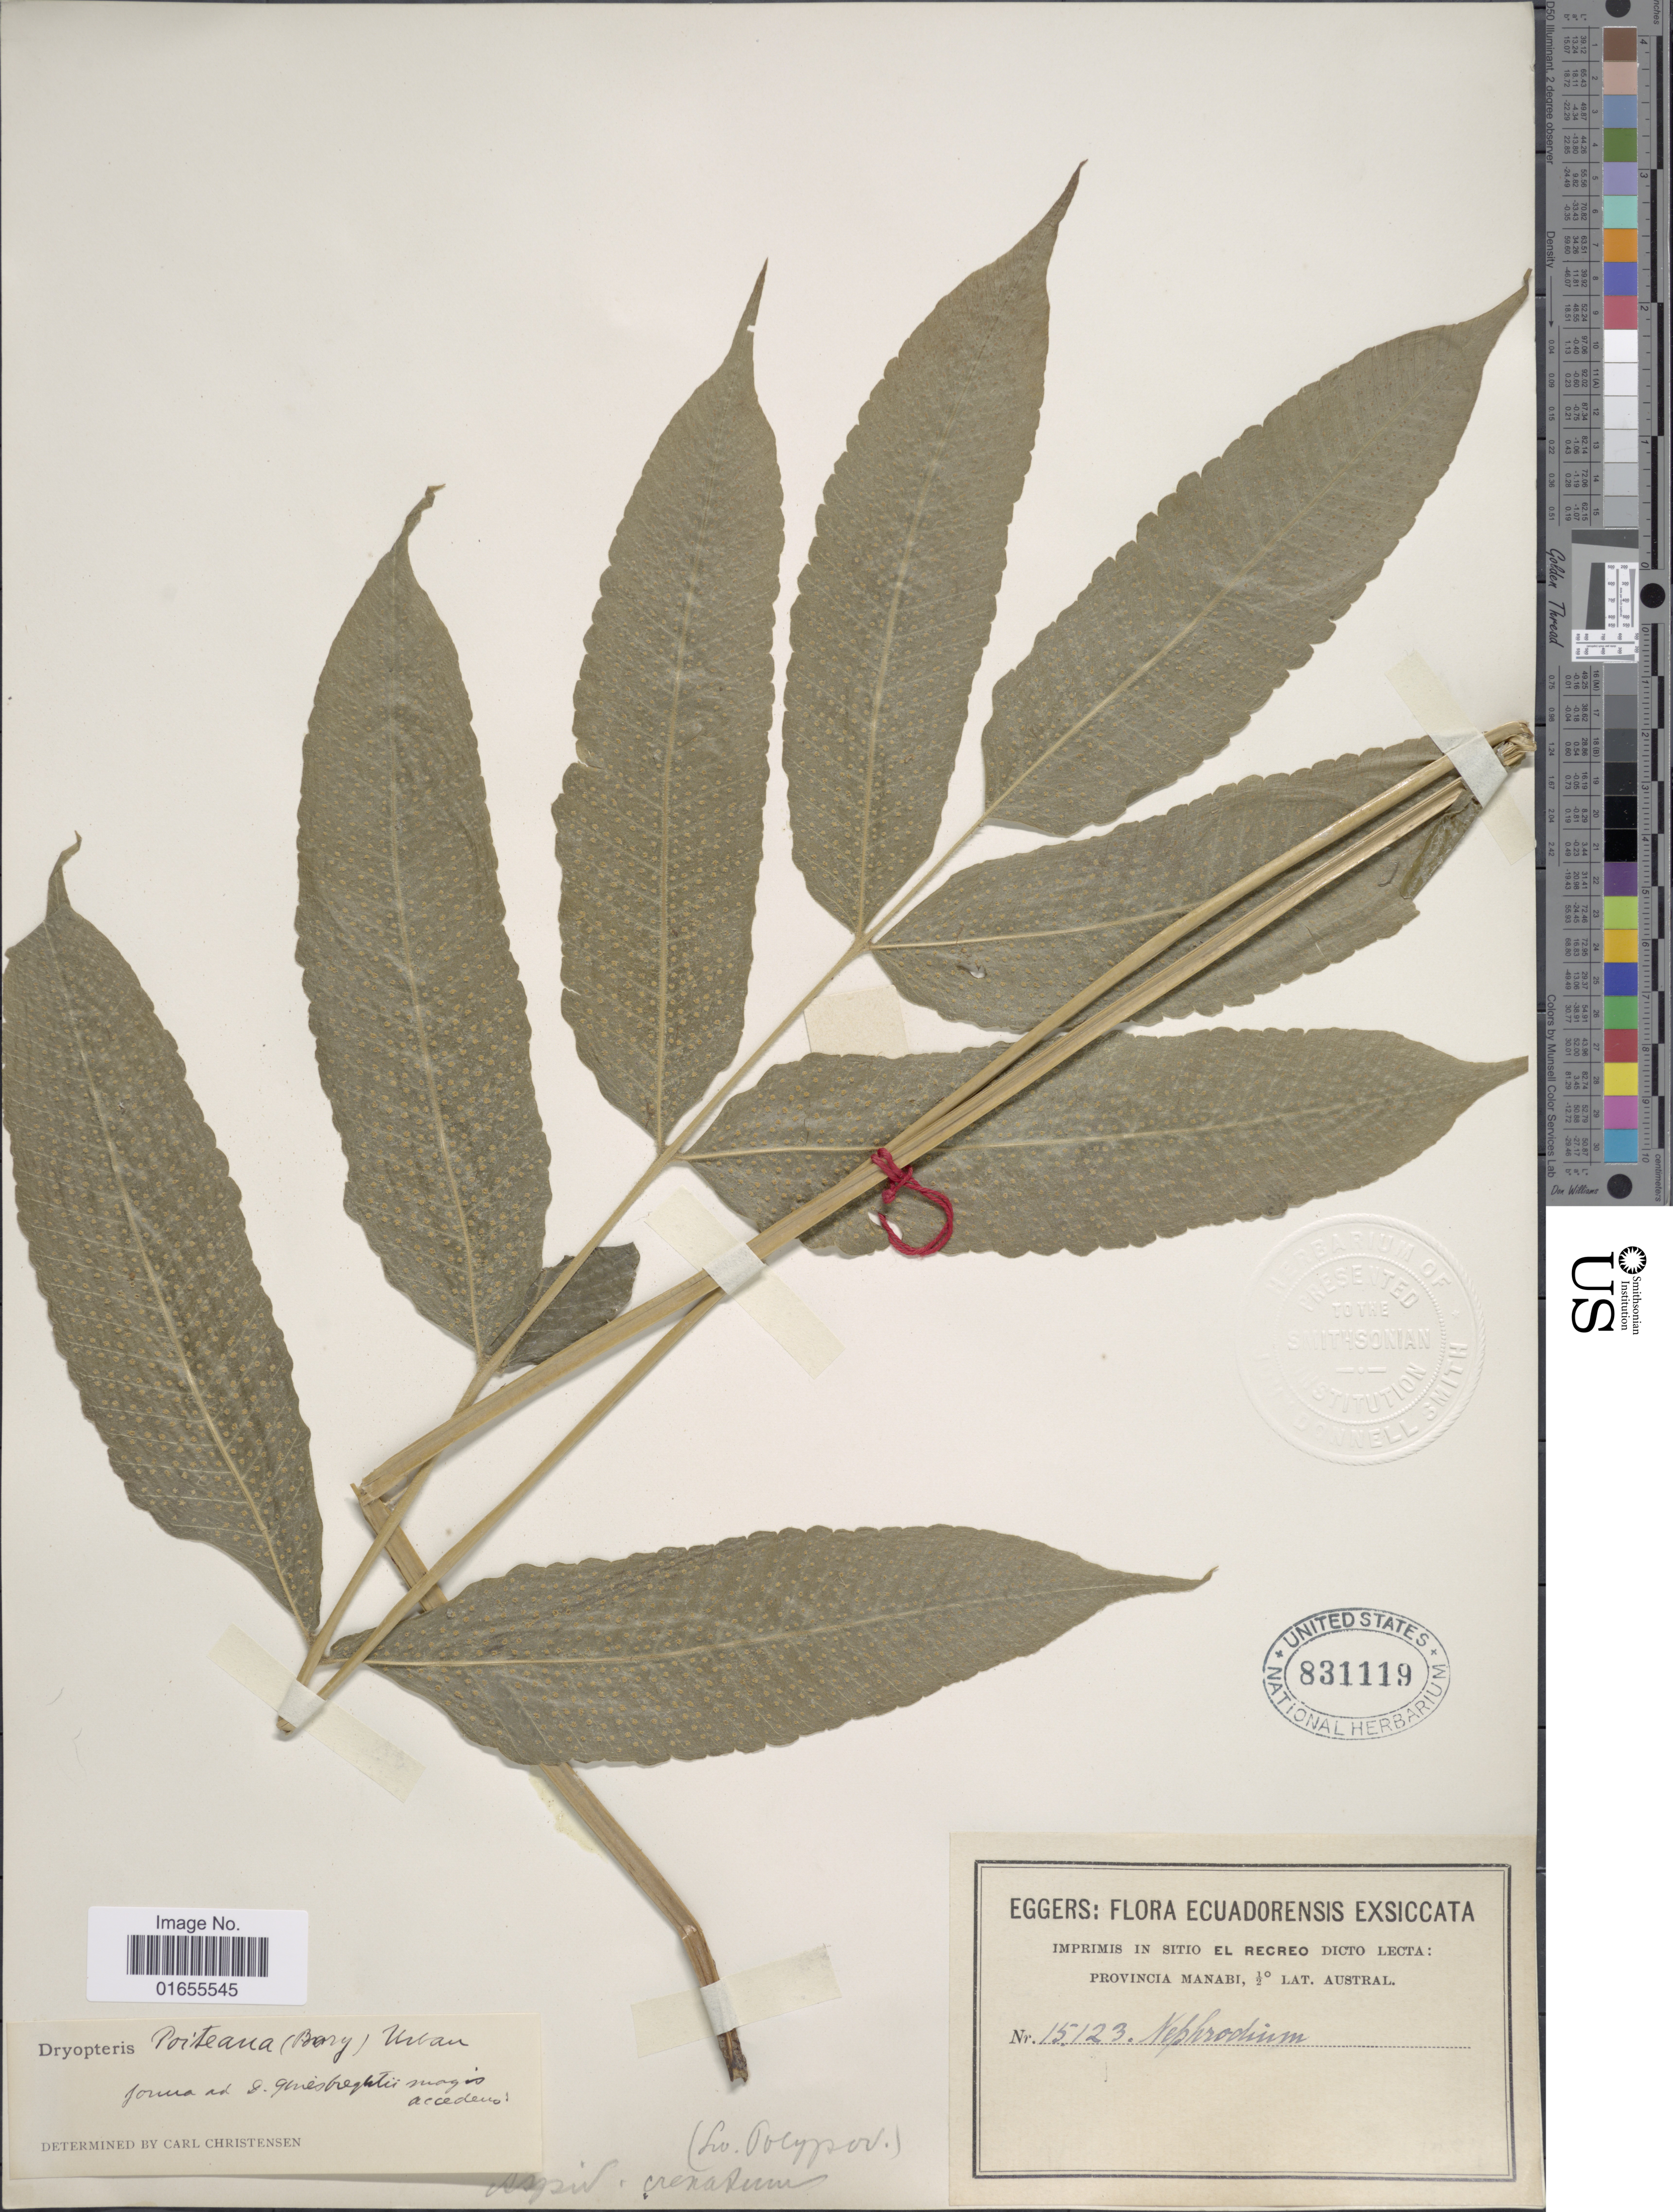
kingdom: Plantae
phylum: Tracheophyta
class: Polypodiopsida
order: Polypodiales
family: Thelypteridaceae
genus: Goniopteris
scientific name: Goniopteris poiteana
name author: (Bory) Ching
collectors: -. Eggers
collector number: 15123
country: Ecuador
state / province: Manabí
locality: Provincia Manabi. Austral.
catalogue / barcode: US 831119